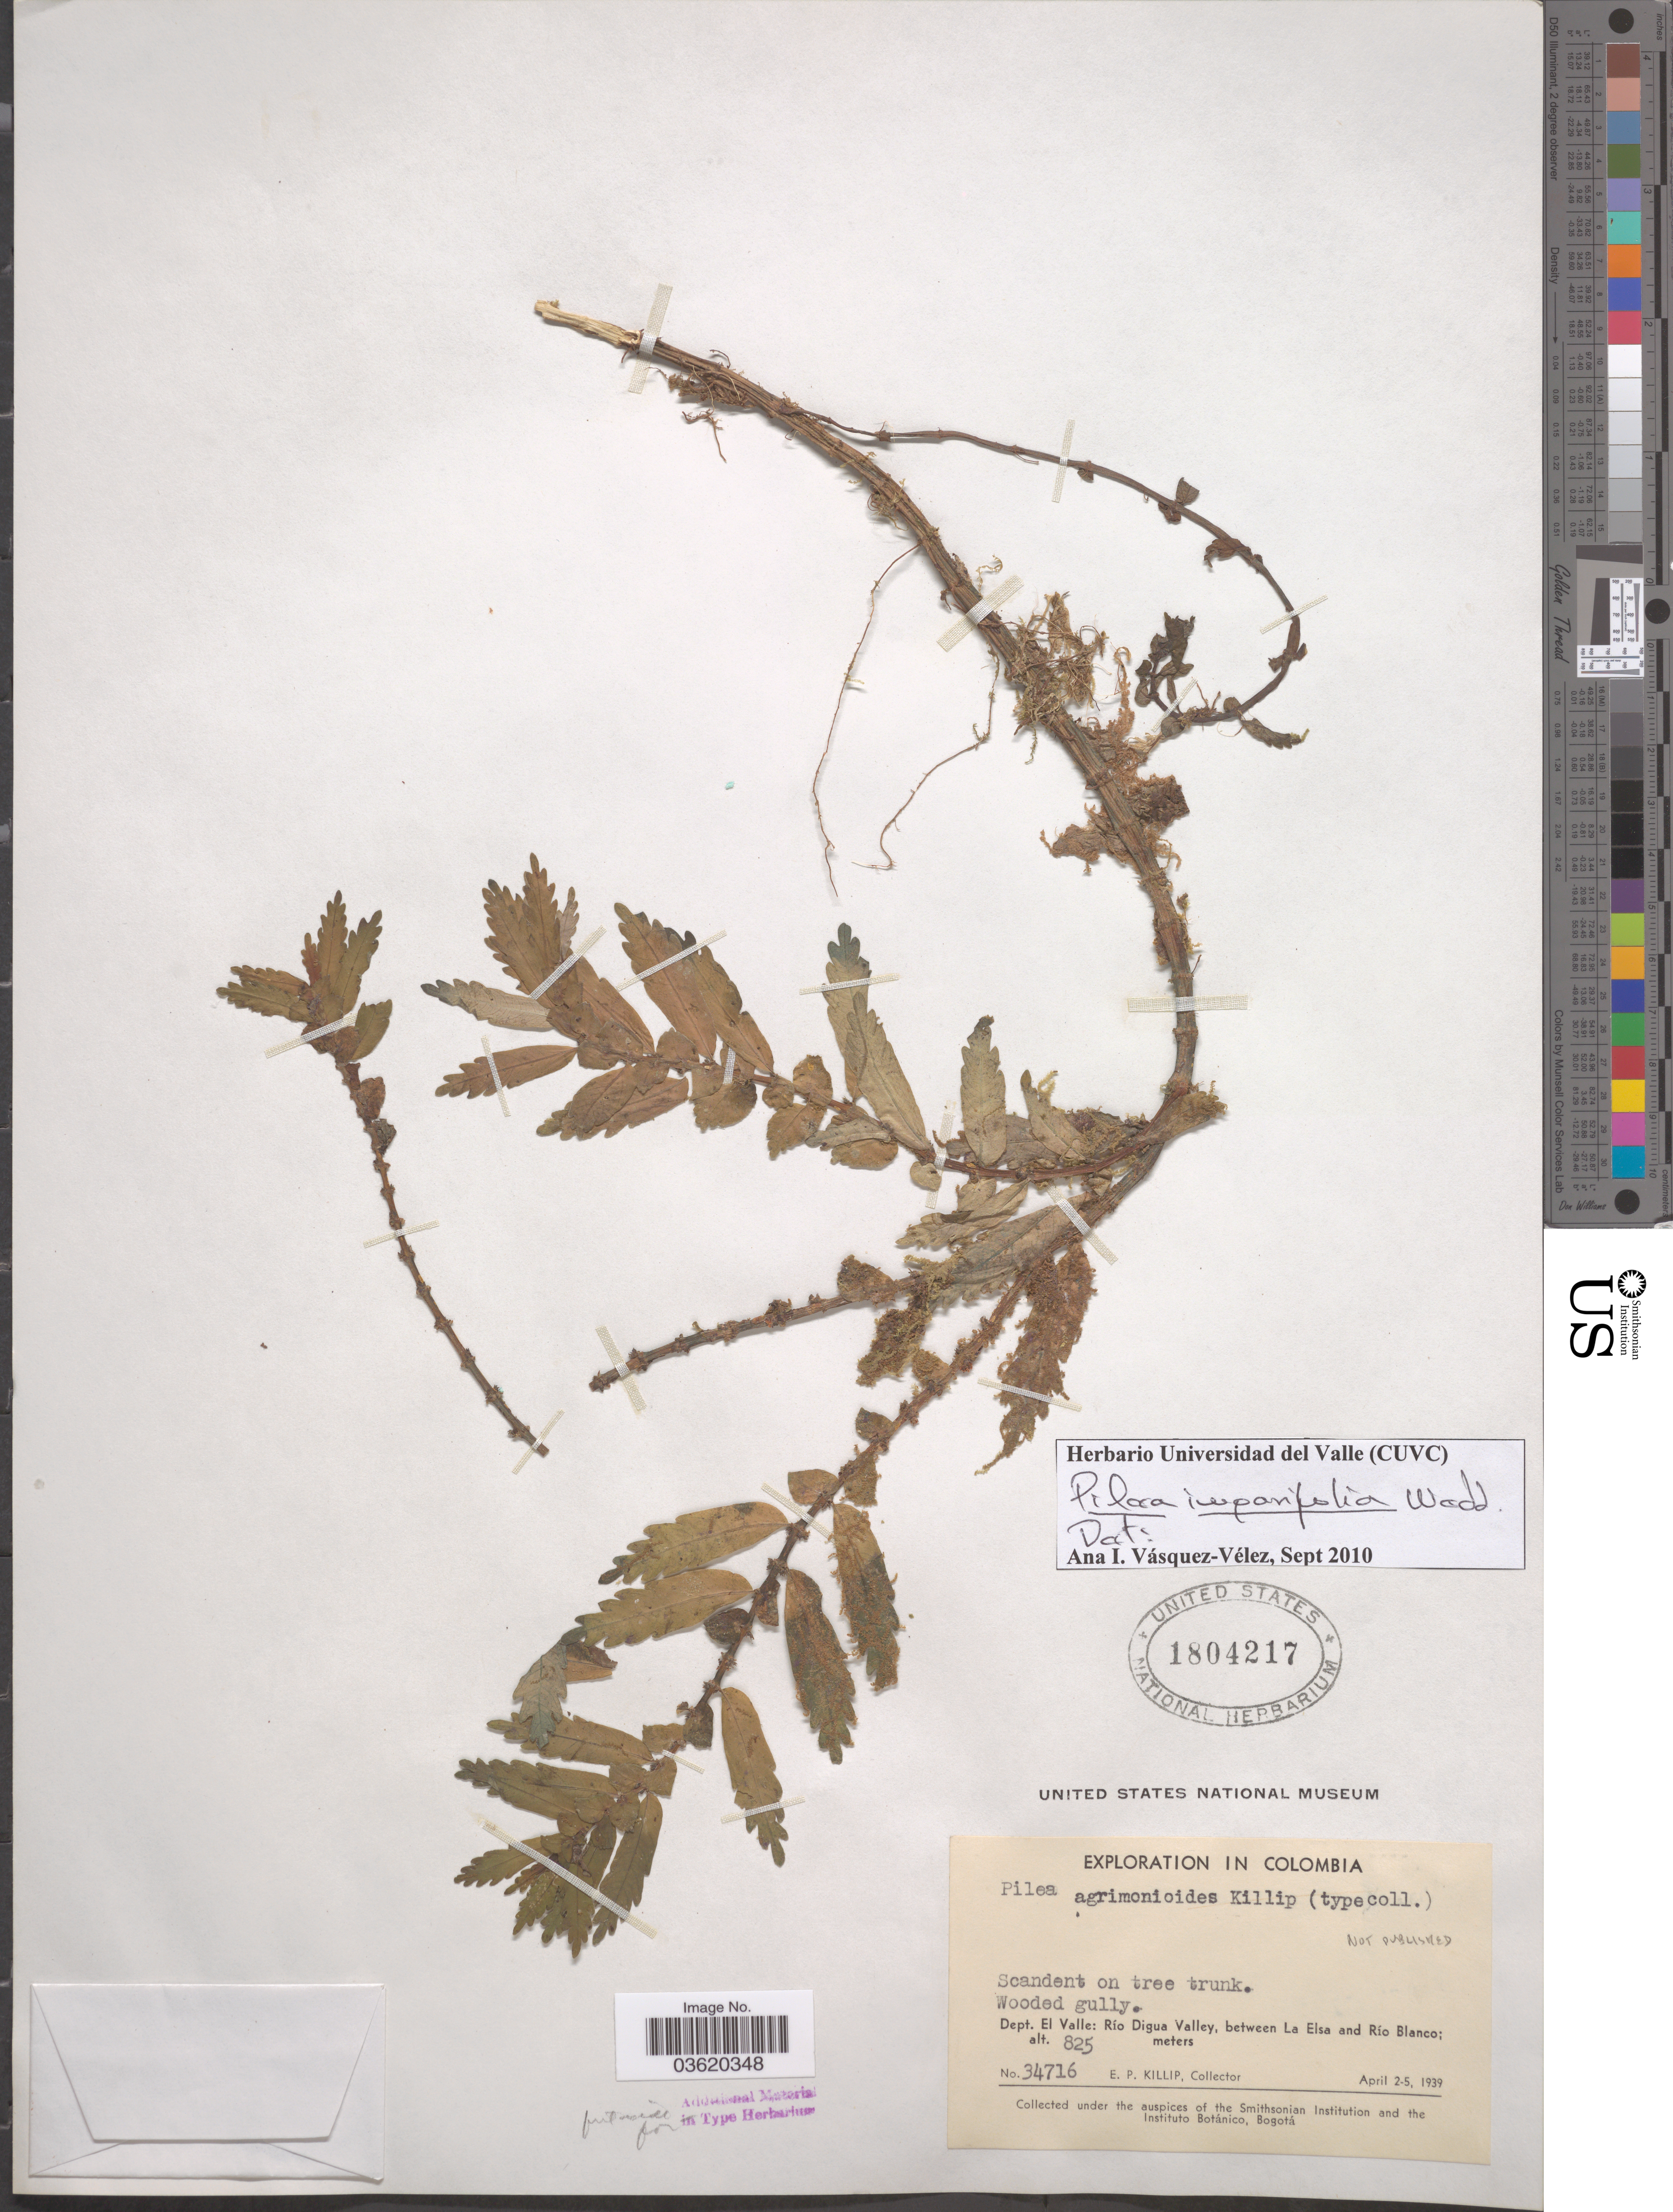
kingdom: Plantae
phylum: Tracheophyta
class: Magnoliopsida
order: Rosales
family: Urticaceae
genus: Pilea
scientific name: Pilea imparifolia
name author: Wedd.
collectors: E. P. Killip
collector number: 34716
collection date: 1939-04-02/1939-04-05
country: Colombia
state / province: Valle del Cauca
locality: Dept. El Valle: Río Digua Valley, between La Elsa and Río Blanco.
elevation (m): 825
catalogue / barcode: US 1804217